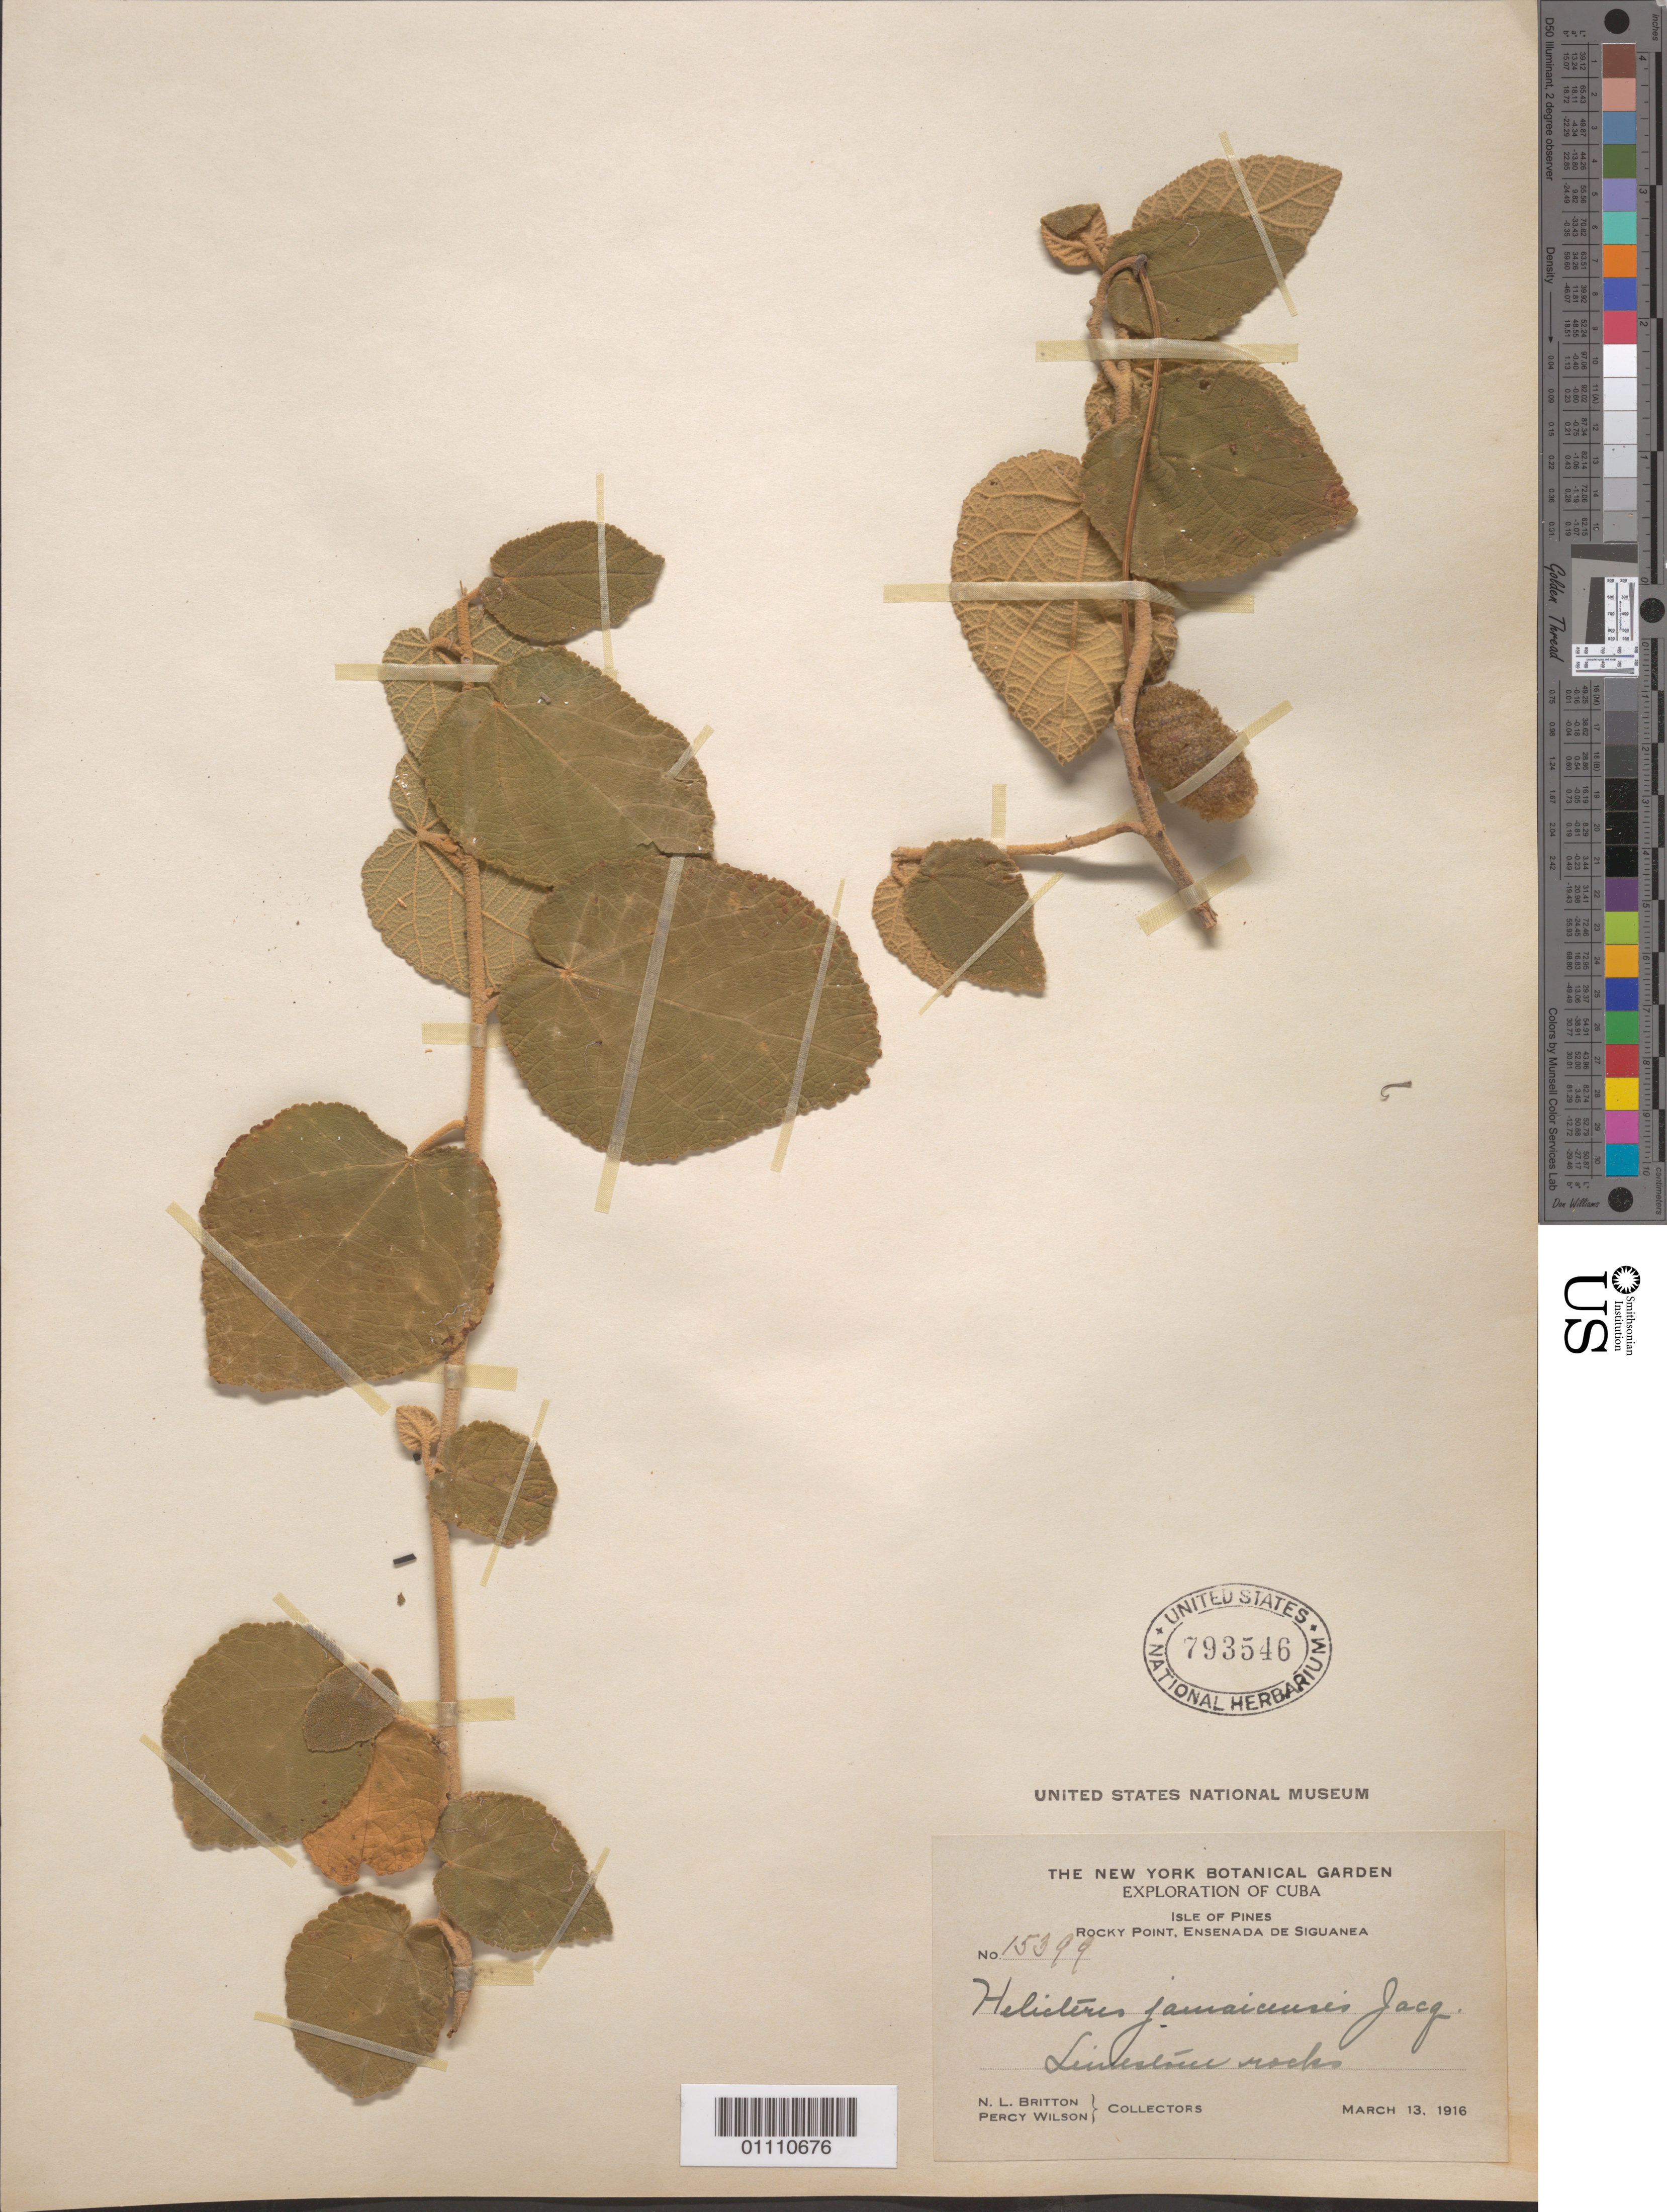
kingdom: Plantae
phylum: Tracheophyta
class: Magnoliopsida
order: Malvales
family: Malvaceae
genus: Helicteres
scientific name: Helicteres jamaicensis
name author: Jacq.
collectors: N. Britton & P. Wilson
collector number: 15399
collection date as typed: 13 Mar 1916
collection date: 1916-03-13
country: Cuba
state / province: Isla de La Juventud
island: Isla de la Juventud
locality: Rocky Point, Ensenada De Siguanea, Isle of Pines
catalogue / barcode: US 793546